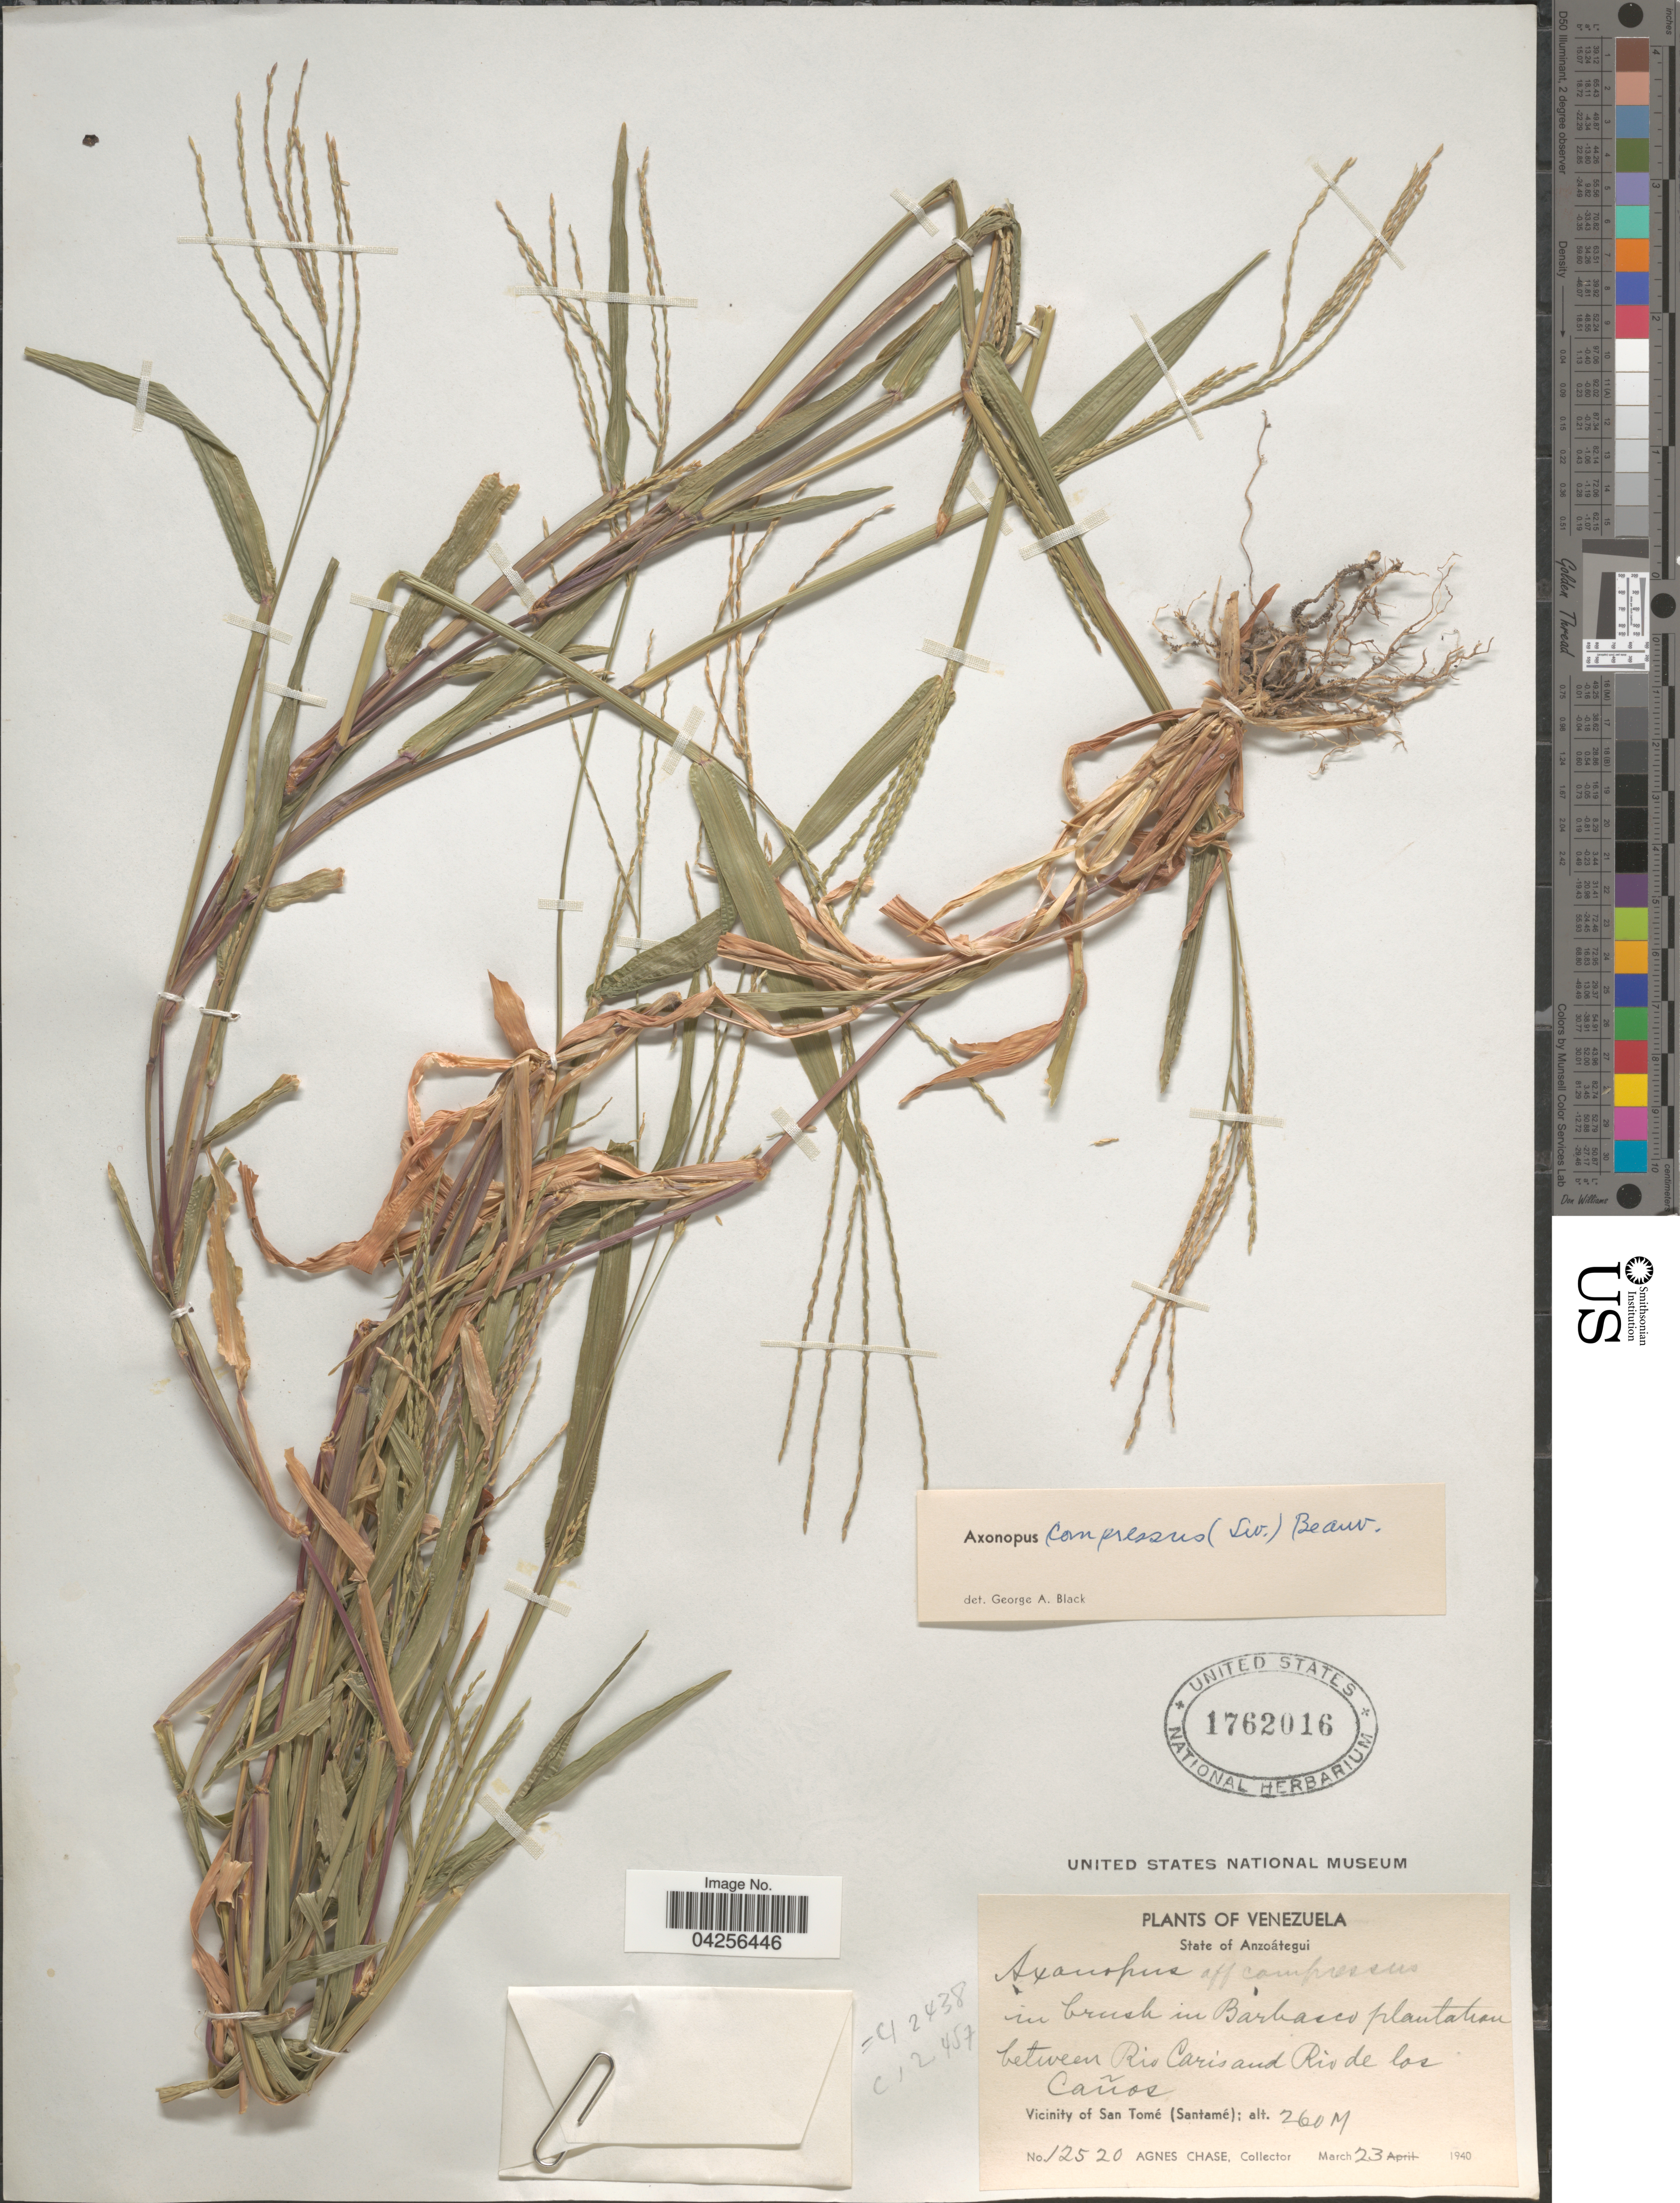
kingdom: Plantae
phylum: Tracheophyta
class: Liliopsida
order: Poales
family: Poaceae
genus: Axonopus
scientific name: Axonopus compressus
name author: (Sw.) P. Beauv.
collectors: A. Chase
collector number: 12520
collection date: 1940-03-23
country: Venezuela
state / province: Anzoategui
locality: In brush in Barbasco plantation between Rio Caris and Rio de los Caños. Vicinity of San Tomé (Santamé).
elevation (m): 260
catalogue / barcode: US 1762016